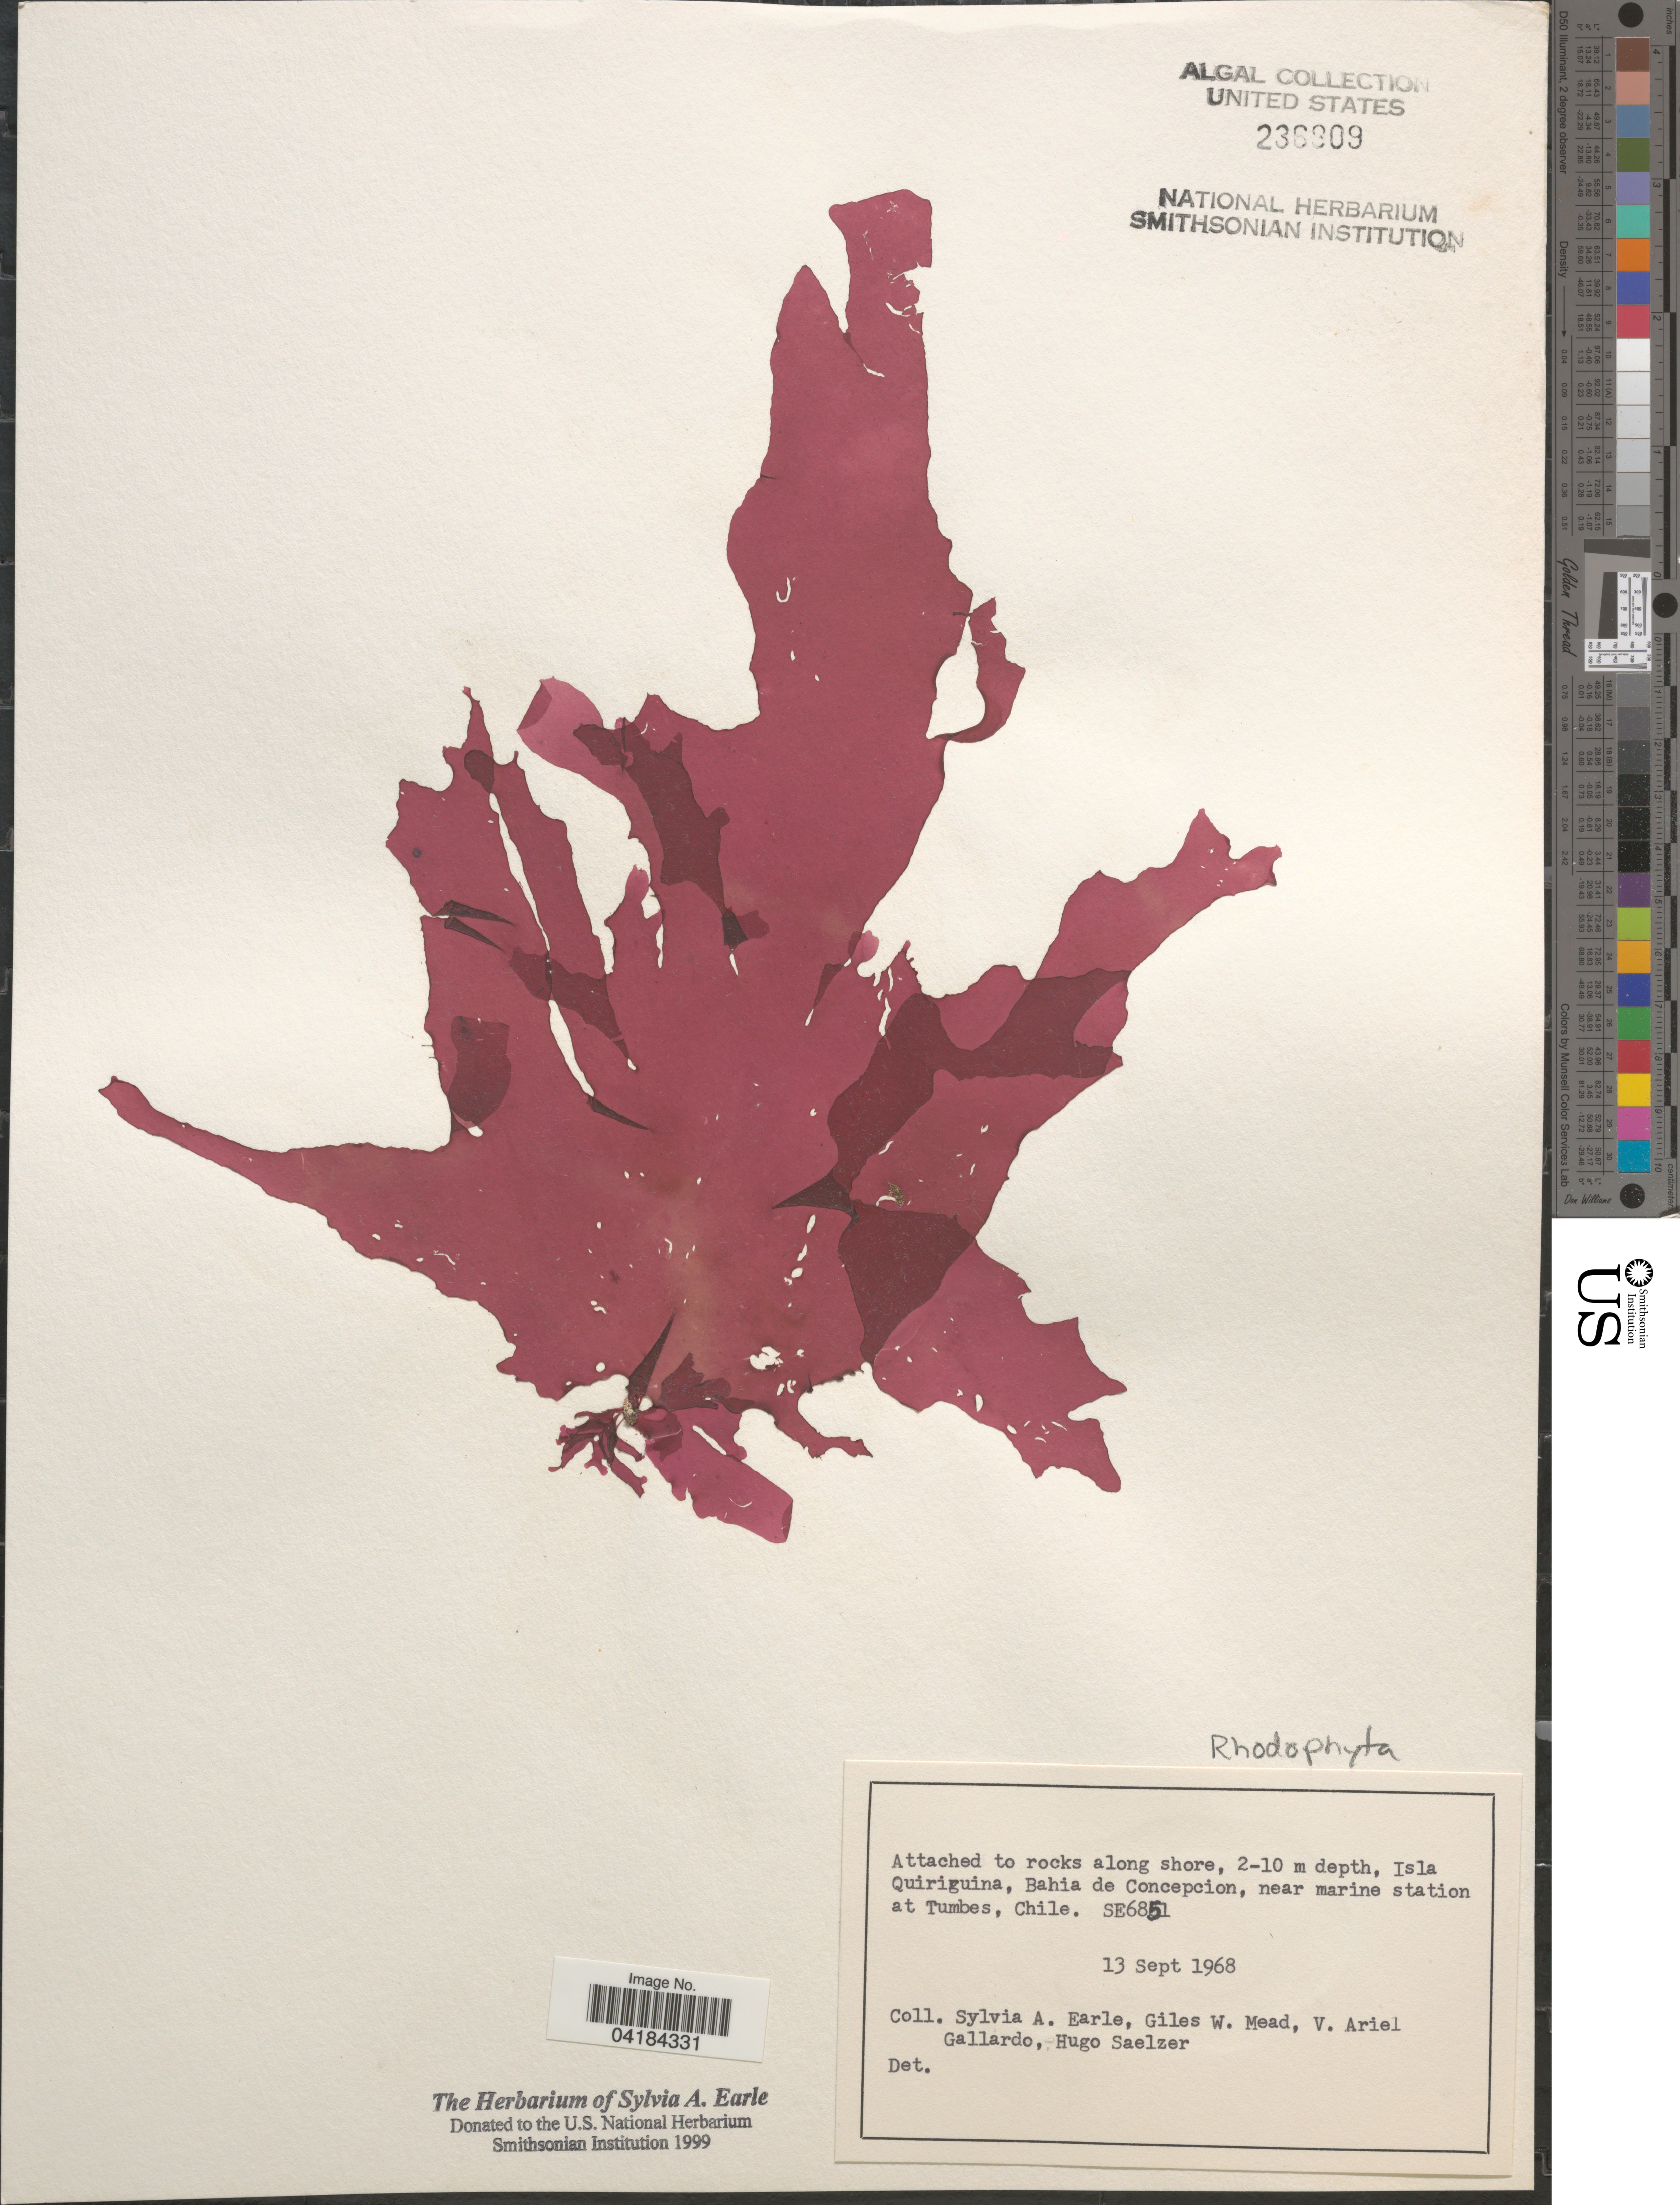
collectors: S. A. Earle, G. W. Mead, V. Gallardo & H. Saelzer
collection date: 1968-09-13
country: Chile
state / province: Bio-Bío (VIII)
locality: Isla Quiriguina [ = Quiriquina], Bahia de Concepcion, near marine station at Tumbes. SE6851.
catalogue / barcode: US 236909